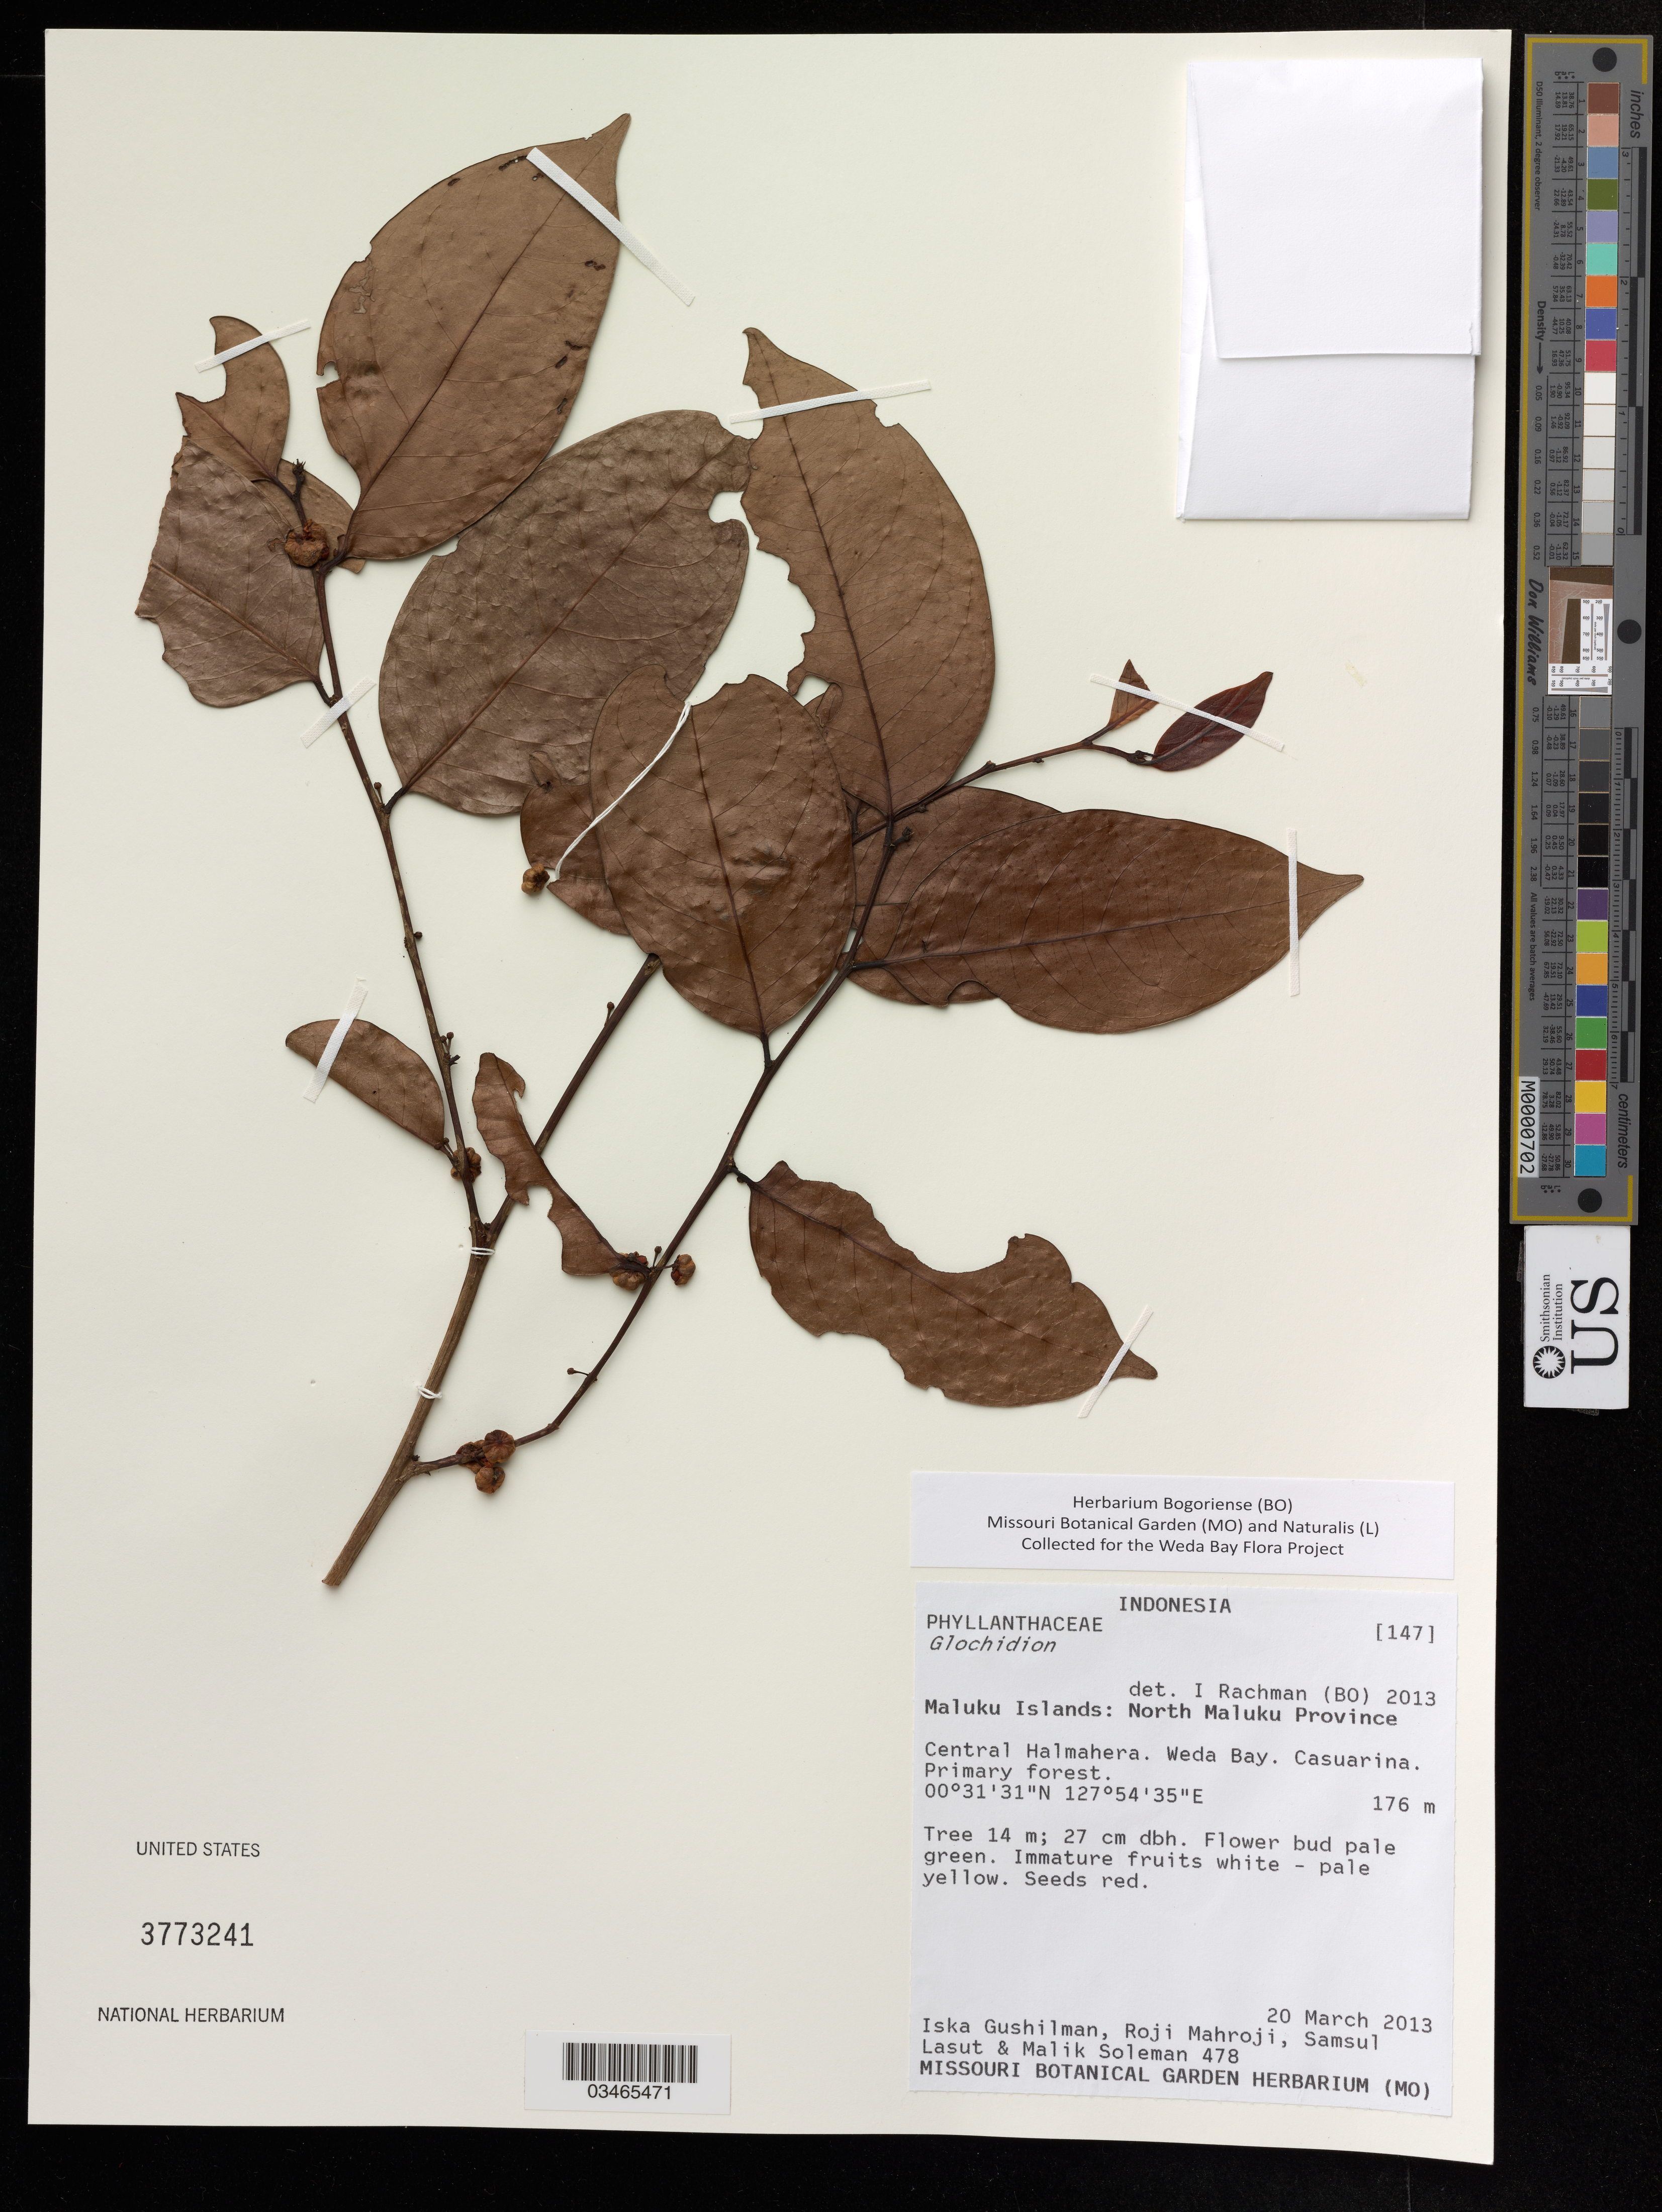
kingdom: Plantae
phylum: Tracheophyta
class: Magnoliopsida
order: Malpighiales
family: Phyllanthaceae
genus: Phyllanthus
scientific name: Phyllanthus sp.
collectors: I. Gushilman, R. Mahroji & S. Lasut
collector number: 478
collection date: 2013-03-20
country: Indonesia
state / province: Maluku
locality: Maluku Islands: North Maluku Province. Central Halmahera. Weda Bay. Casuarina.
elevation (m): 176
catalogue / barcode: US 3773241